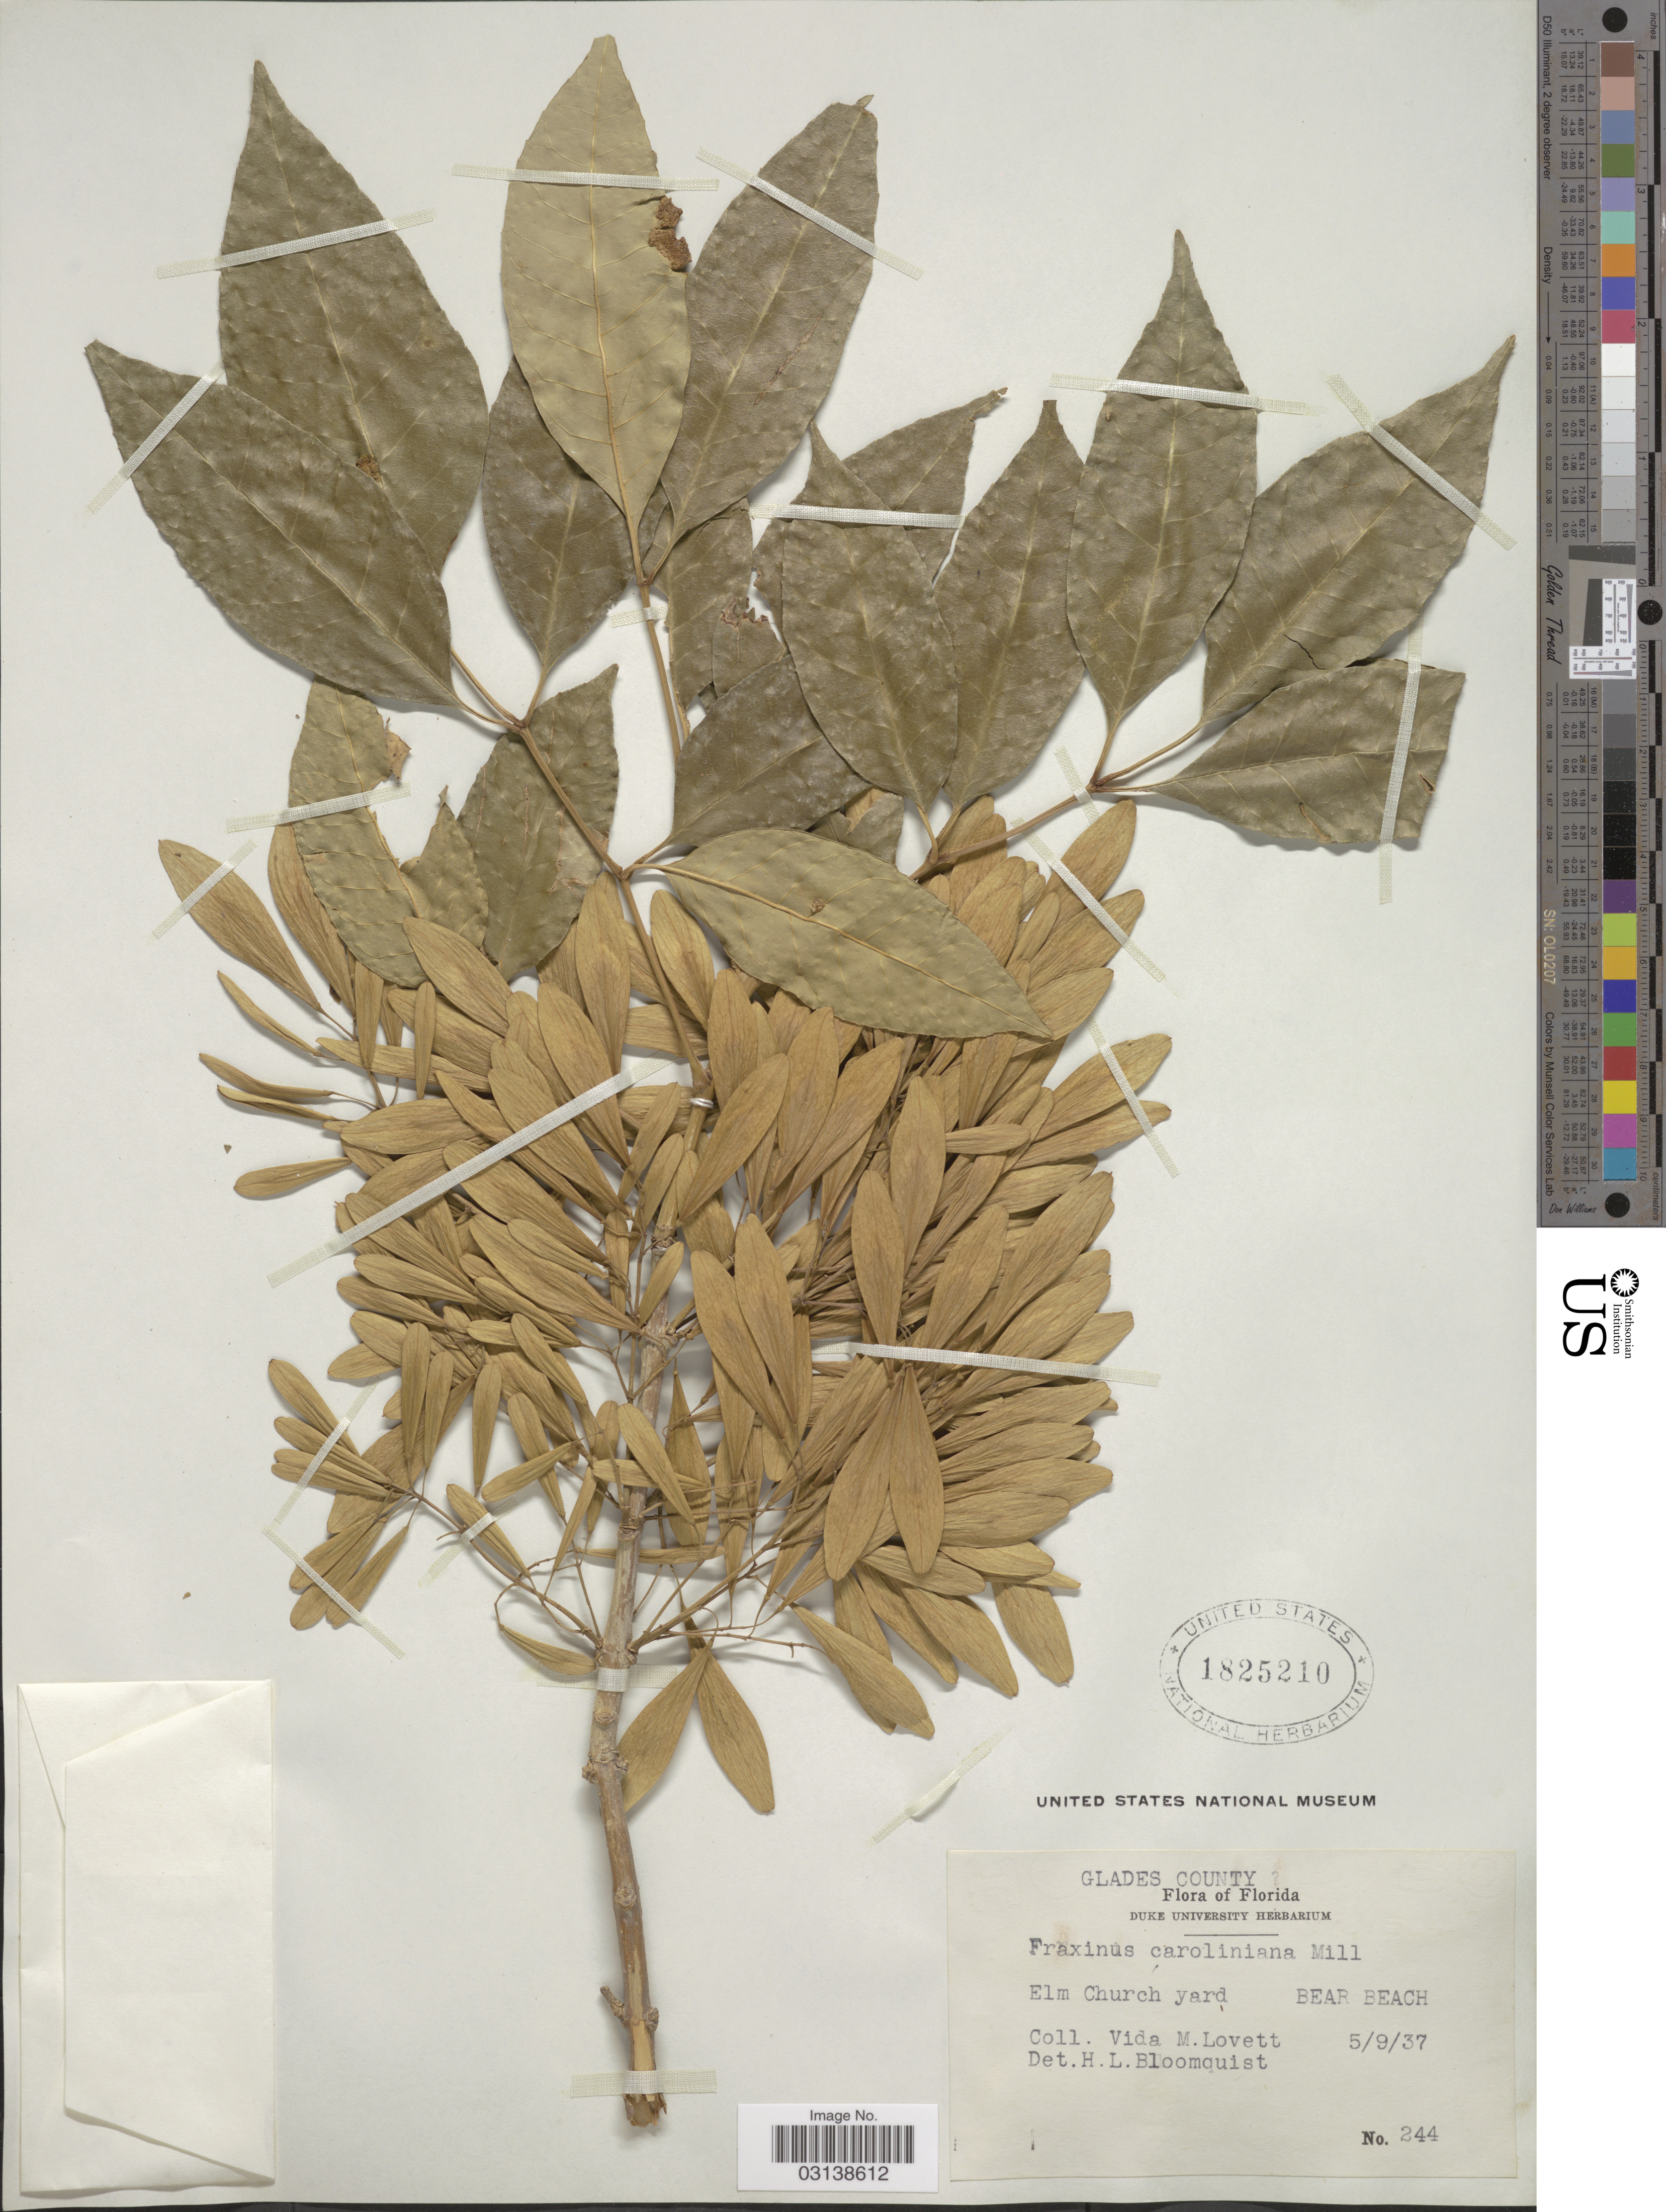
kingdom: Plantae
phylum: Tracheophyta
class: Magnoliopsida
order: Lamiales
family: Oleaceae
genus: Fraxinus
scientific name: Fraxinus caroliniana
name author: Mill.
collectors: V. Lovett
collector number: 244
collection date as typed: Transcribed d/m/y: 9/5/37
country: United States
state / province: Florida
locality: Glades County. Elm Church yard. Bear Beach.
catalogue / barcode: US 1825210